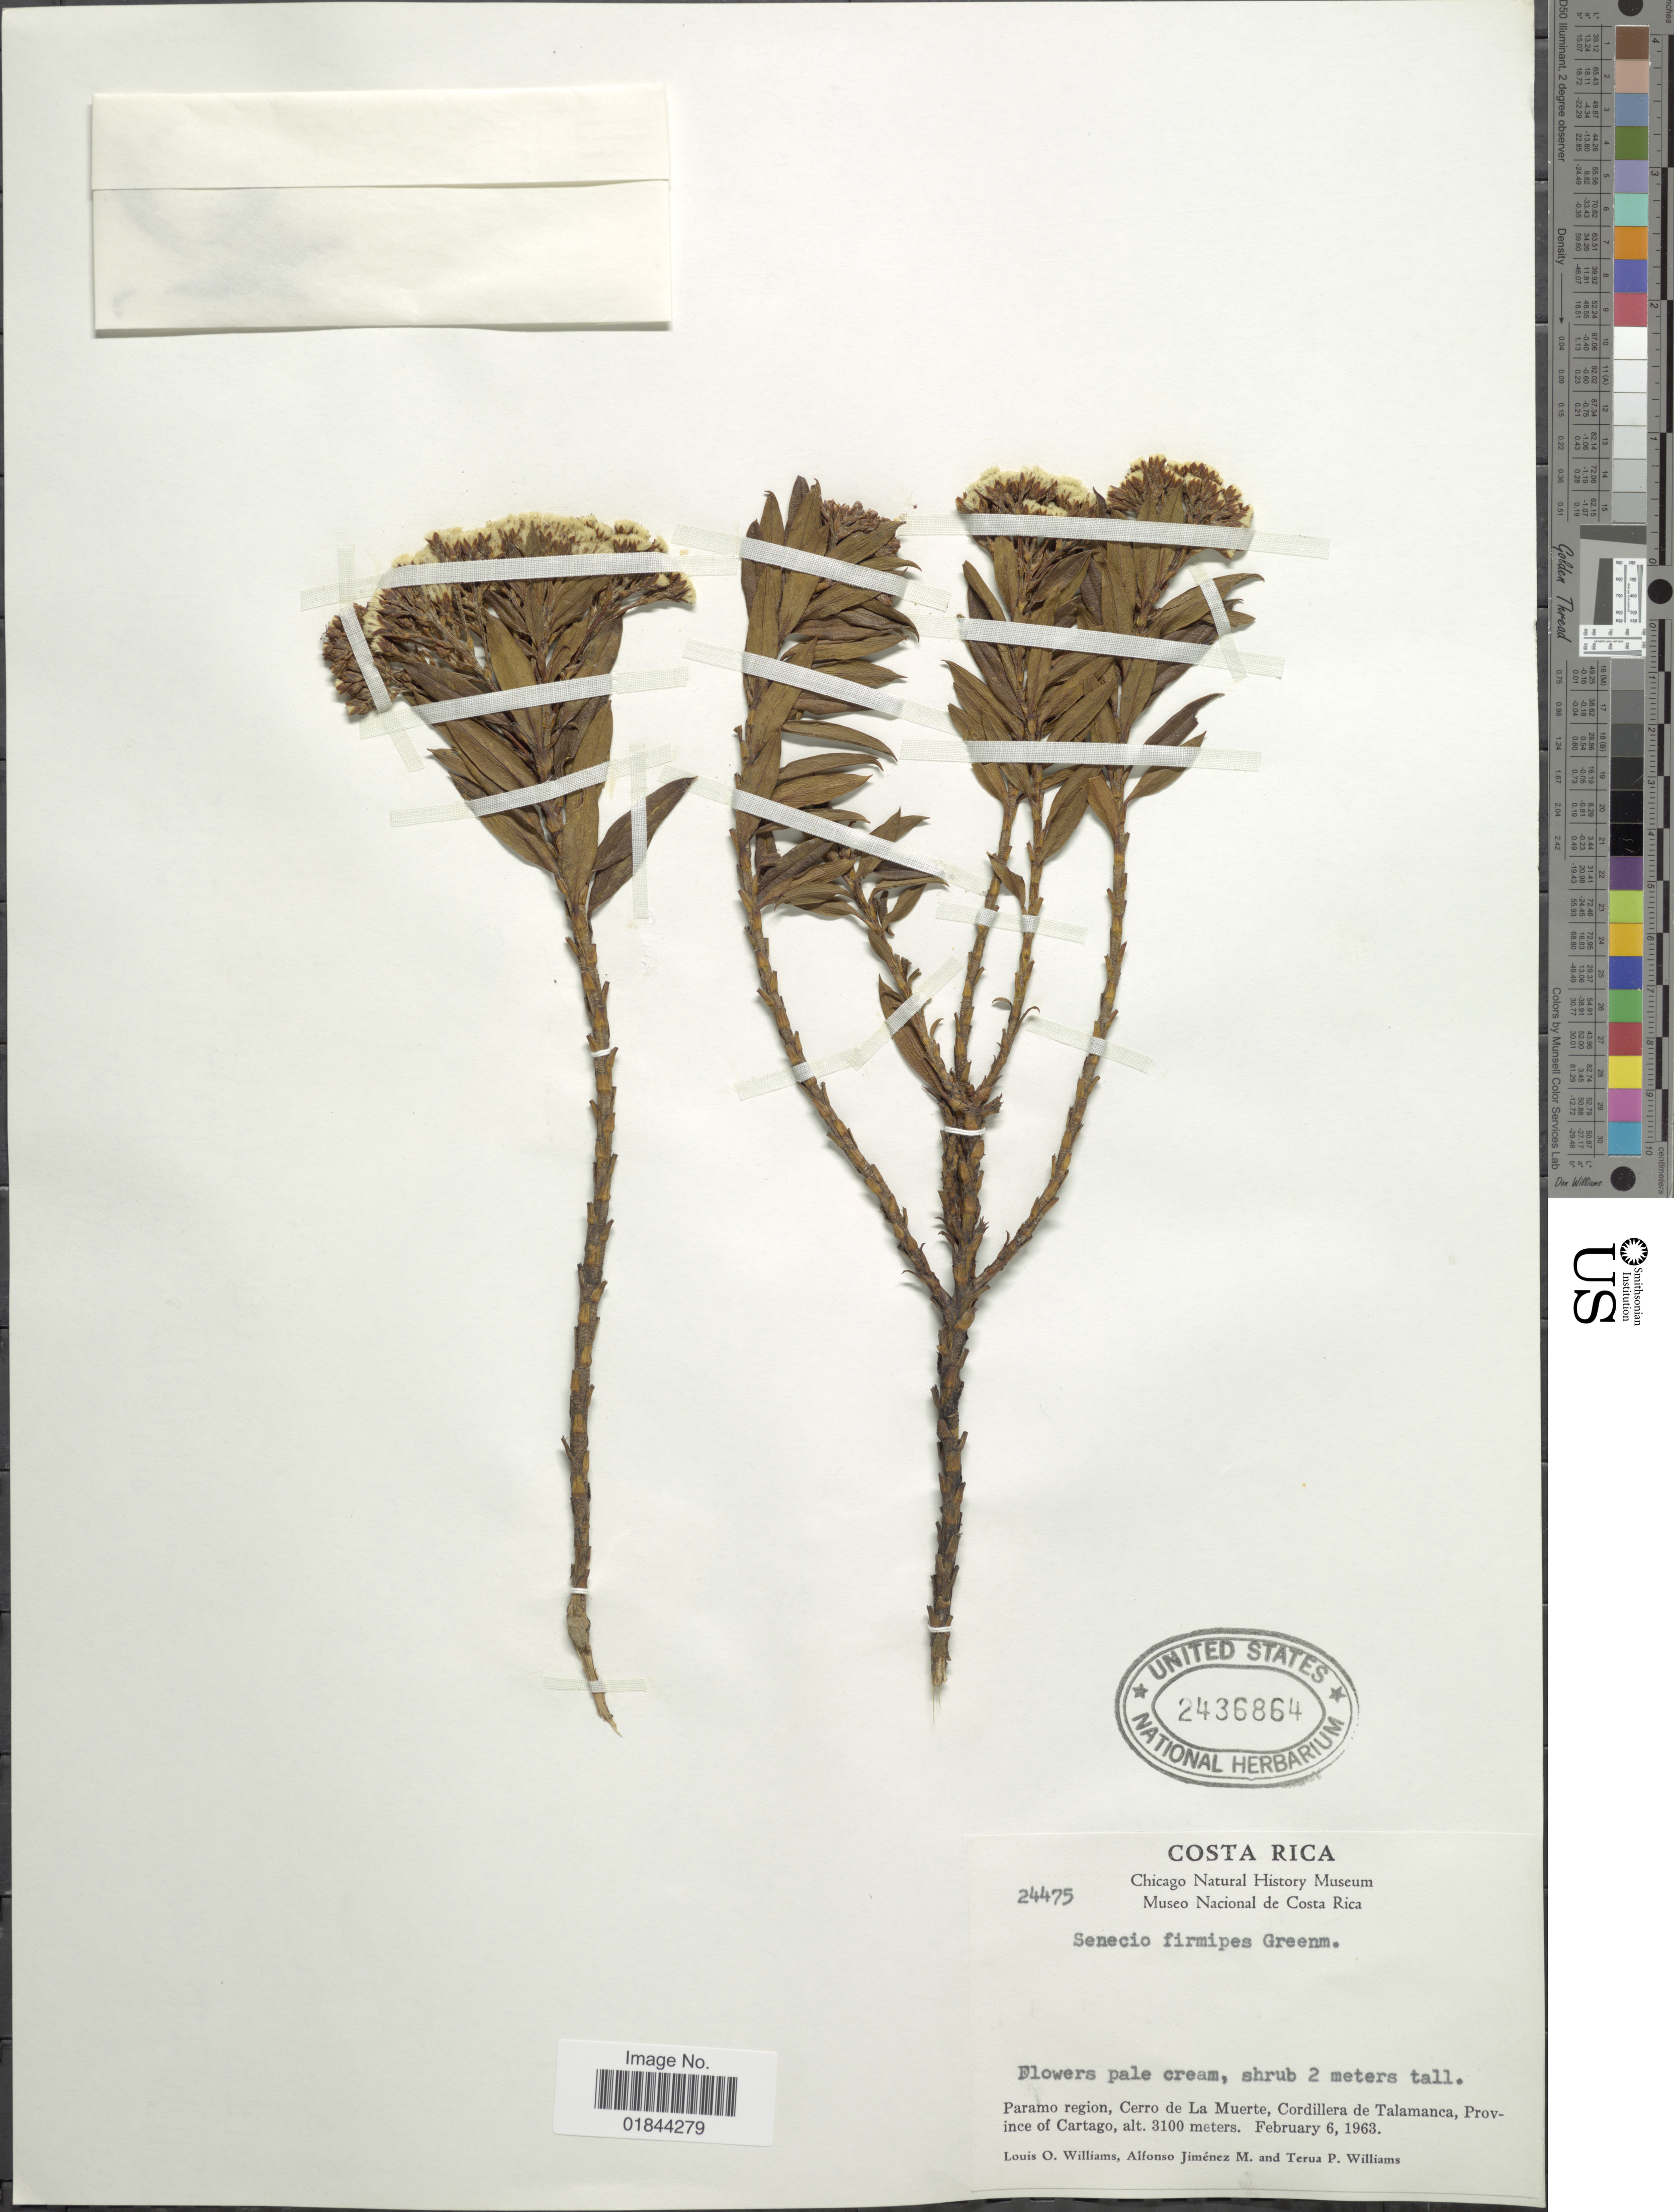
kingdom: Plantae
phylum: Tracheophyta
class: Magnoliopsida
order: Asterales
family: Asteraceae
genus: Pentacalia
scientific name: Pentacalia firmipes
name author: (Greenm.) Cuatrec.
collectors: L. O. Williams, A. Jimenez M. & T. P. Williams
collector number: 24475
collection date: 1963-02-06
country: Costa Rica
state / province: Cartago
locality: Paramo region, Cerro de La Muerte, Cordillera de Talamanca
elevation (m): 3100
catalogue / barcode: US 2436864